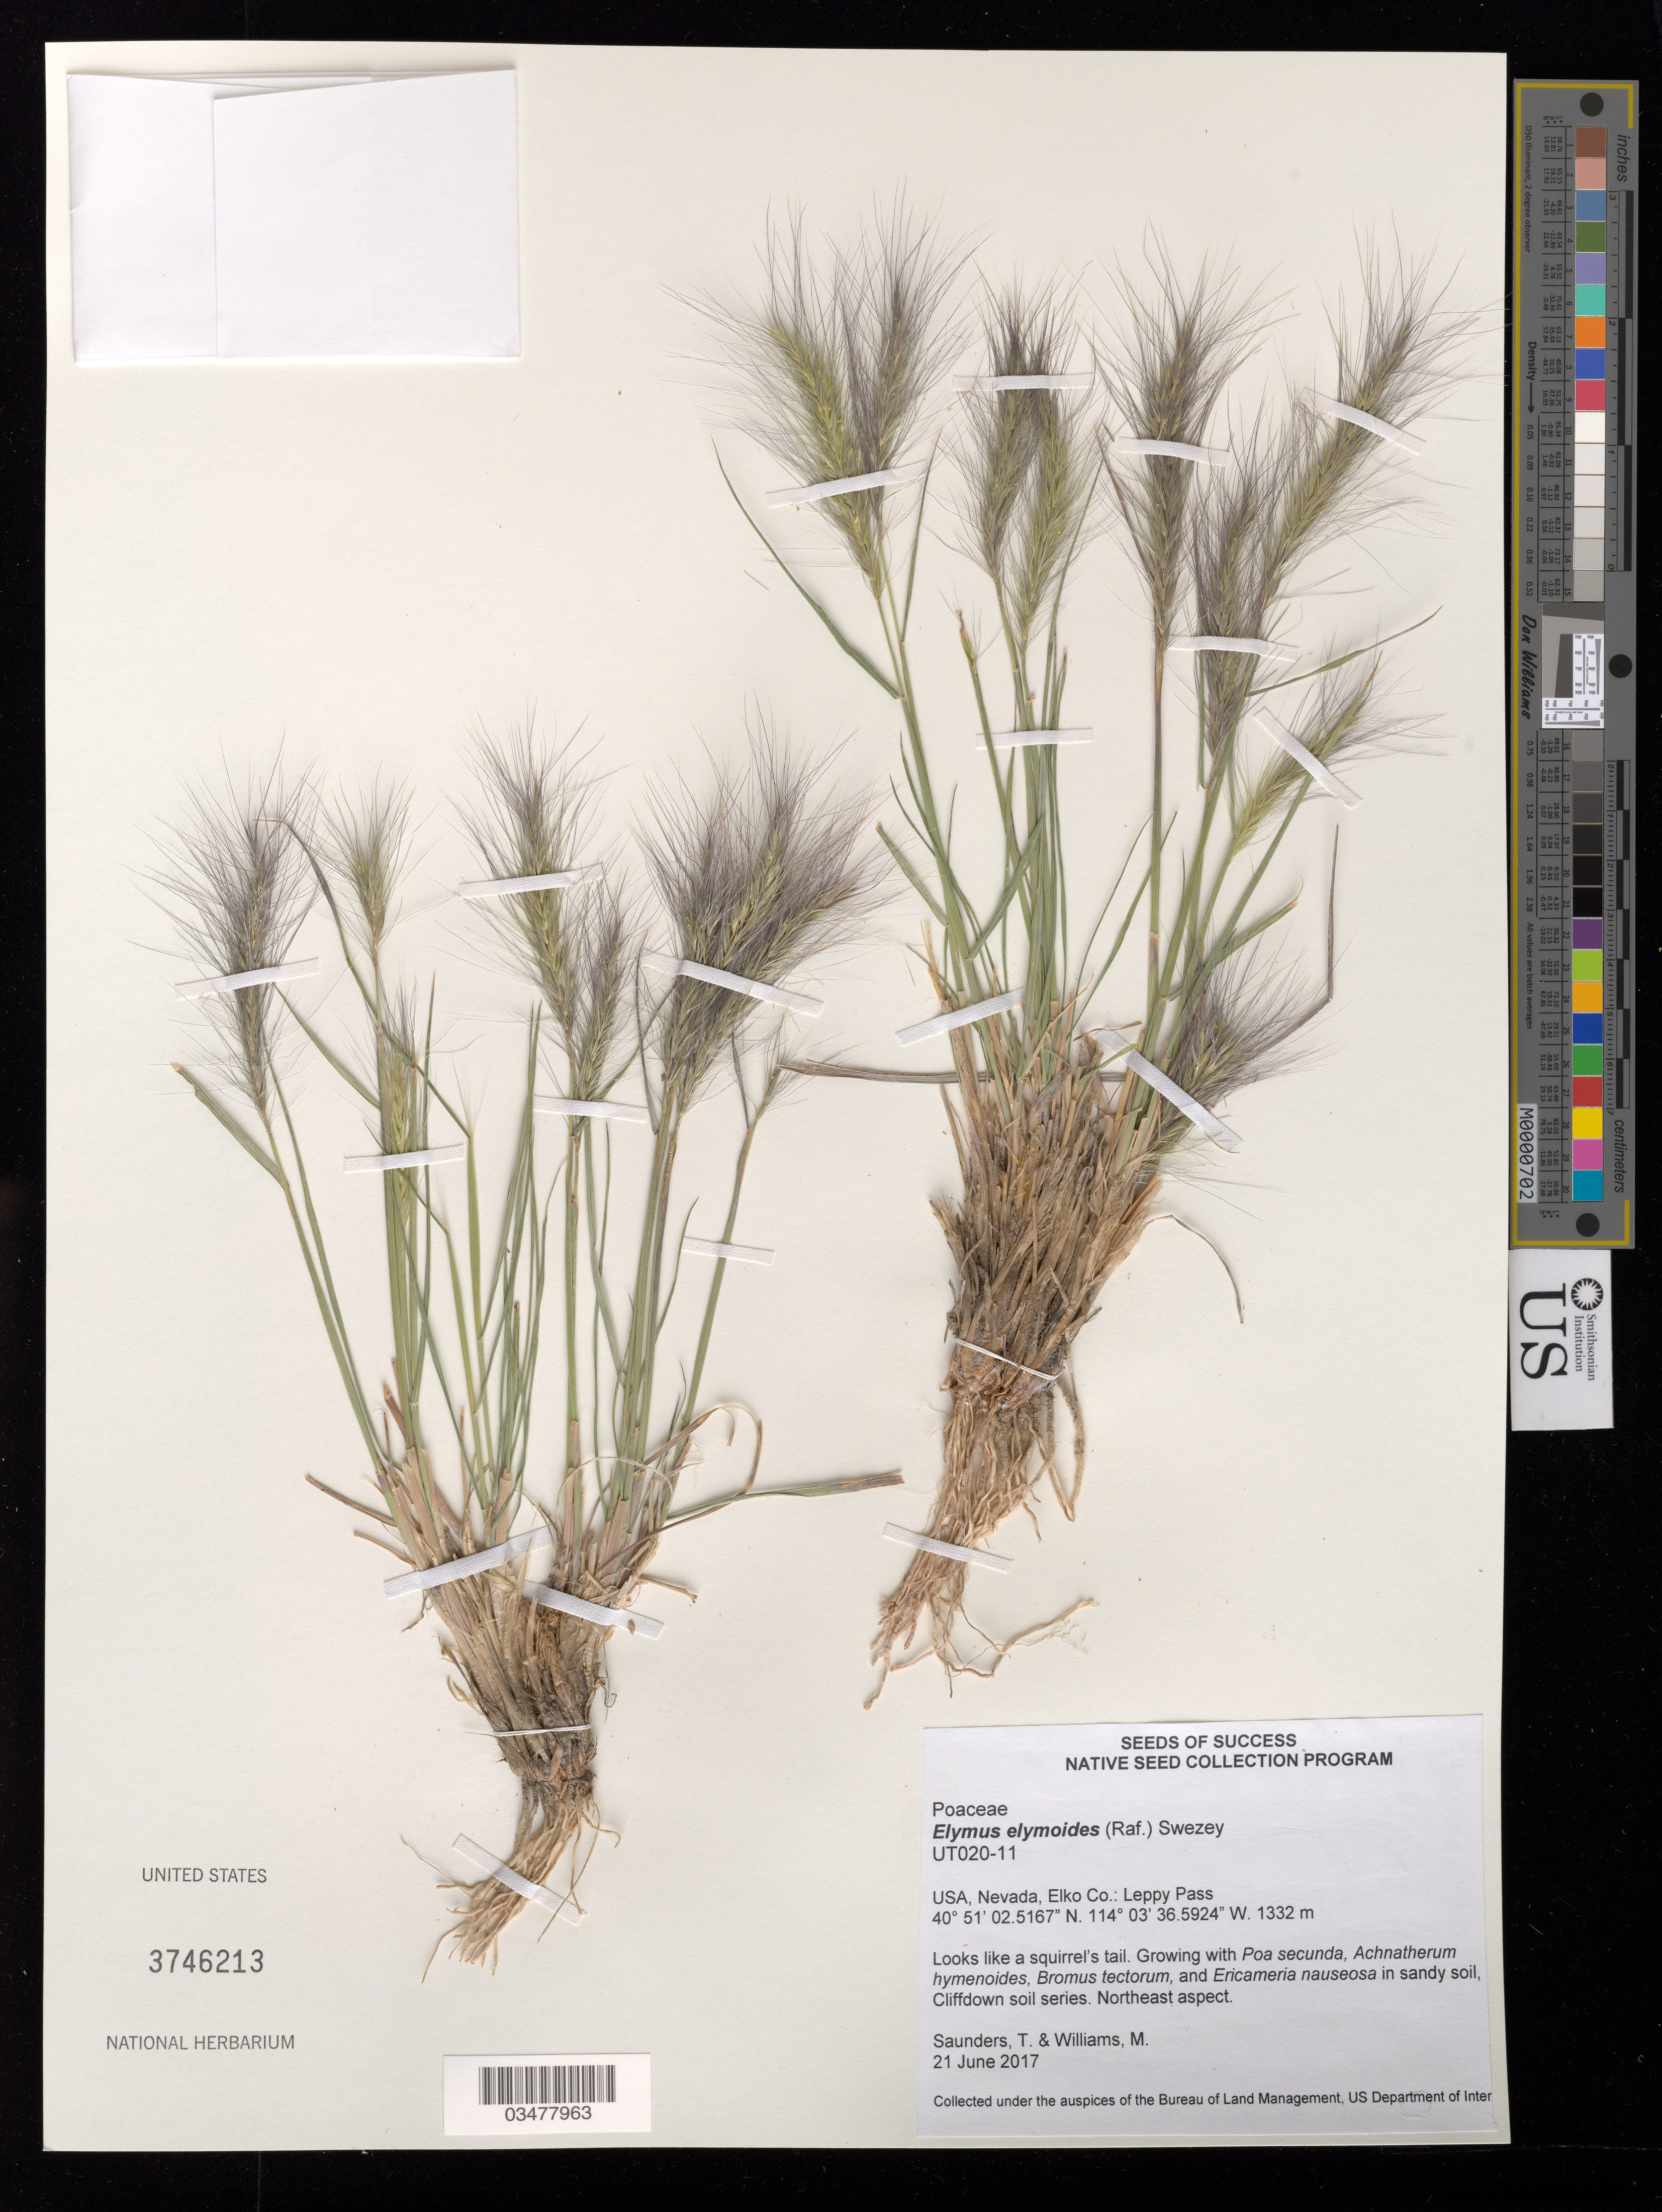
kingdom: Plantae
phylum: Tracheophyta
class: Liliopsida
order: Poales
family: Poaceae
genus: Elymus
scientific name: Elymus elymoides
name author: (Raf.) Swezey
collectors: T. Saunders & M. Williams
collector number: UT020-11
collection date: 2017-06-21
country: United States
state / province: Nevada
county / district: Elko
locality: Leppy Pass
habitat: Sandy soil. With Poa secunda, Bromus tectorum, Ericameria nausecosa, etc.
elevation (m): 1332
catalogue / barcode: US 3746213